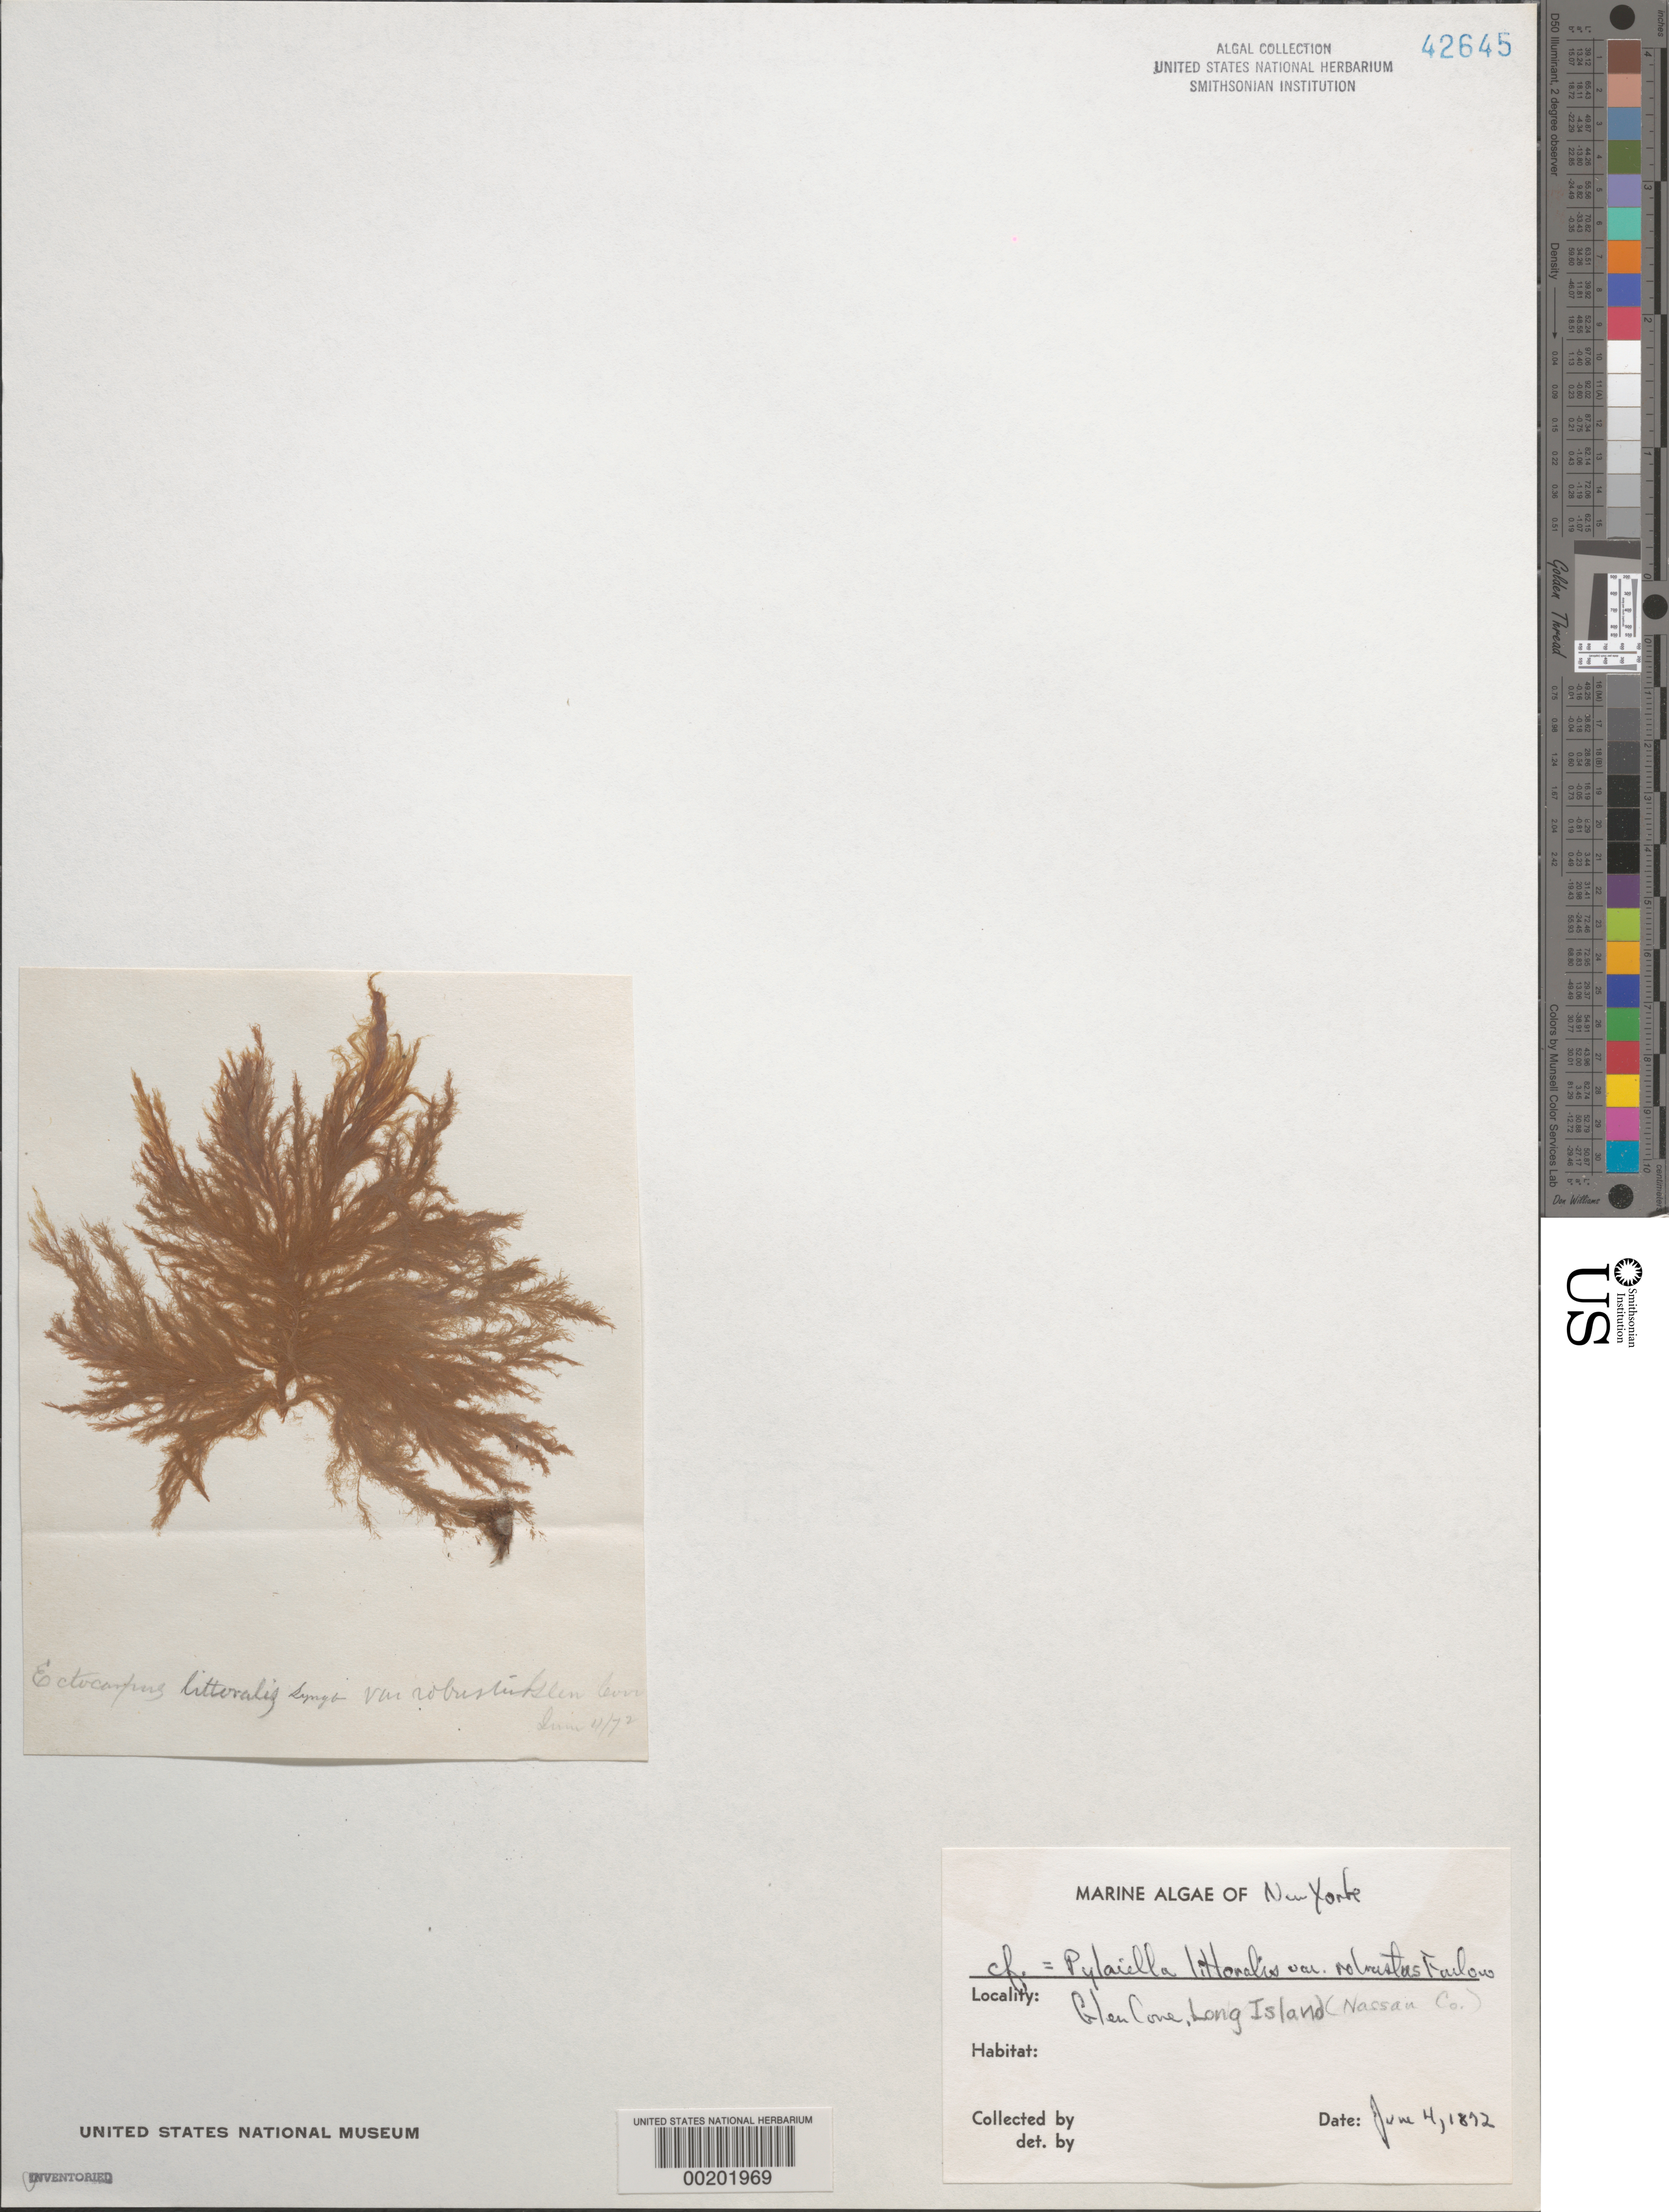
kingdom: Chromista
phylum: Ochrophyta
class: Phaeophyceae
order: Ectocarpales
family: Acinetosporaceae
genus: Pylaiella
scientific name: Pylaiella littoralis var. robustus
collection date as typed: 04 Jun 1872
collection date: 1872-06-04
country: United States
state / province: New York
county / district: Nassau County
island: Long Island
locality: Glen Cove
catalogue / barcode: US 42645